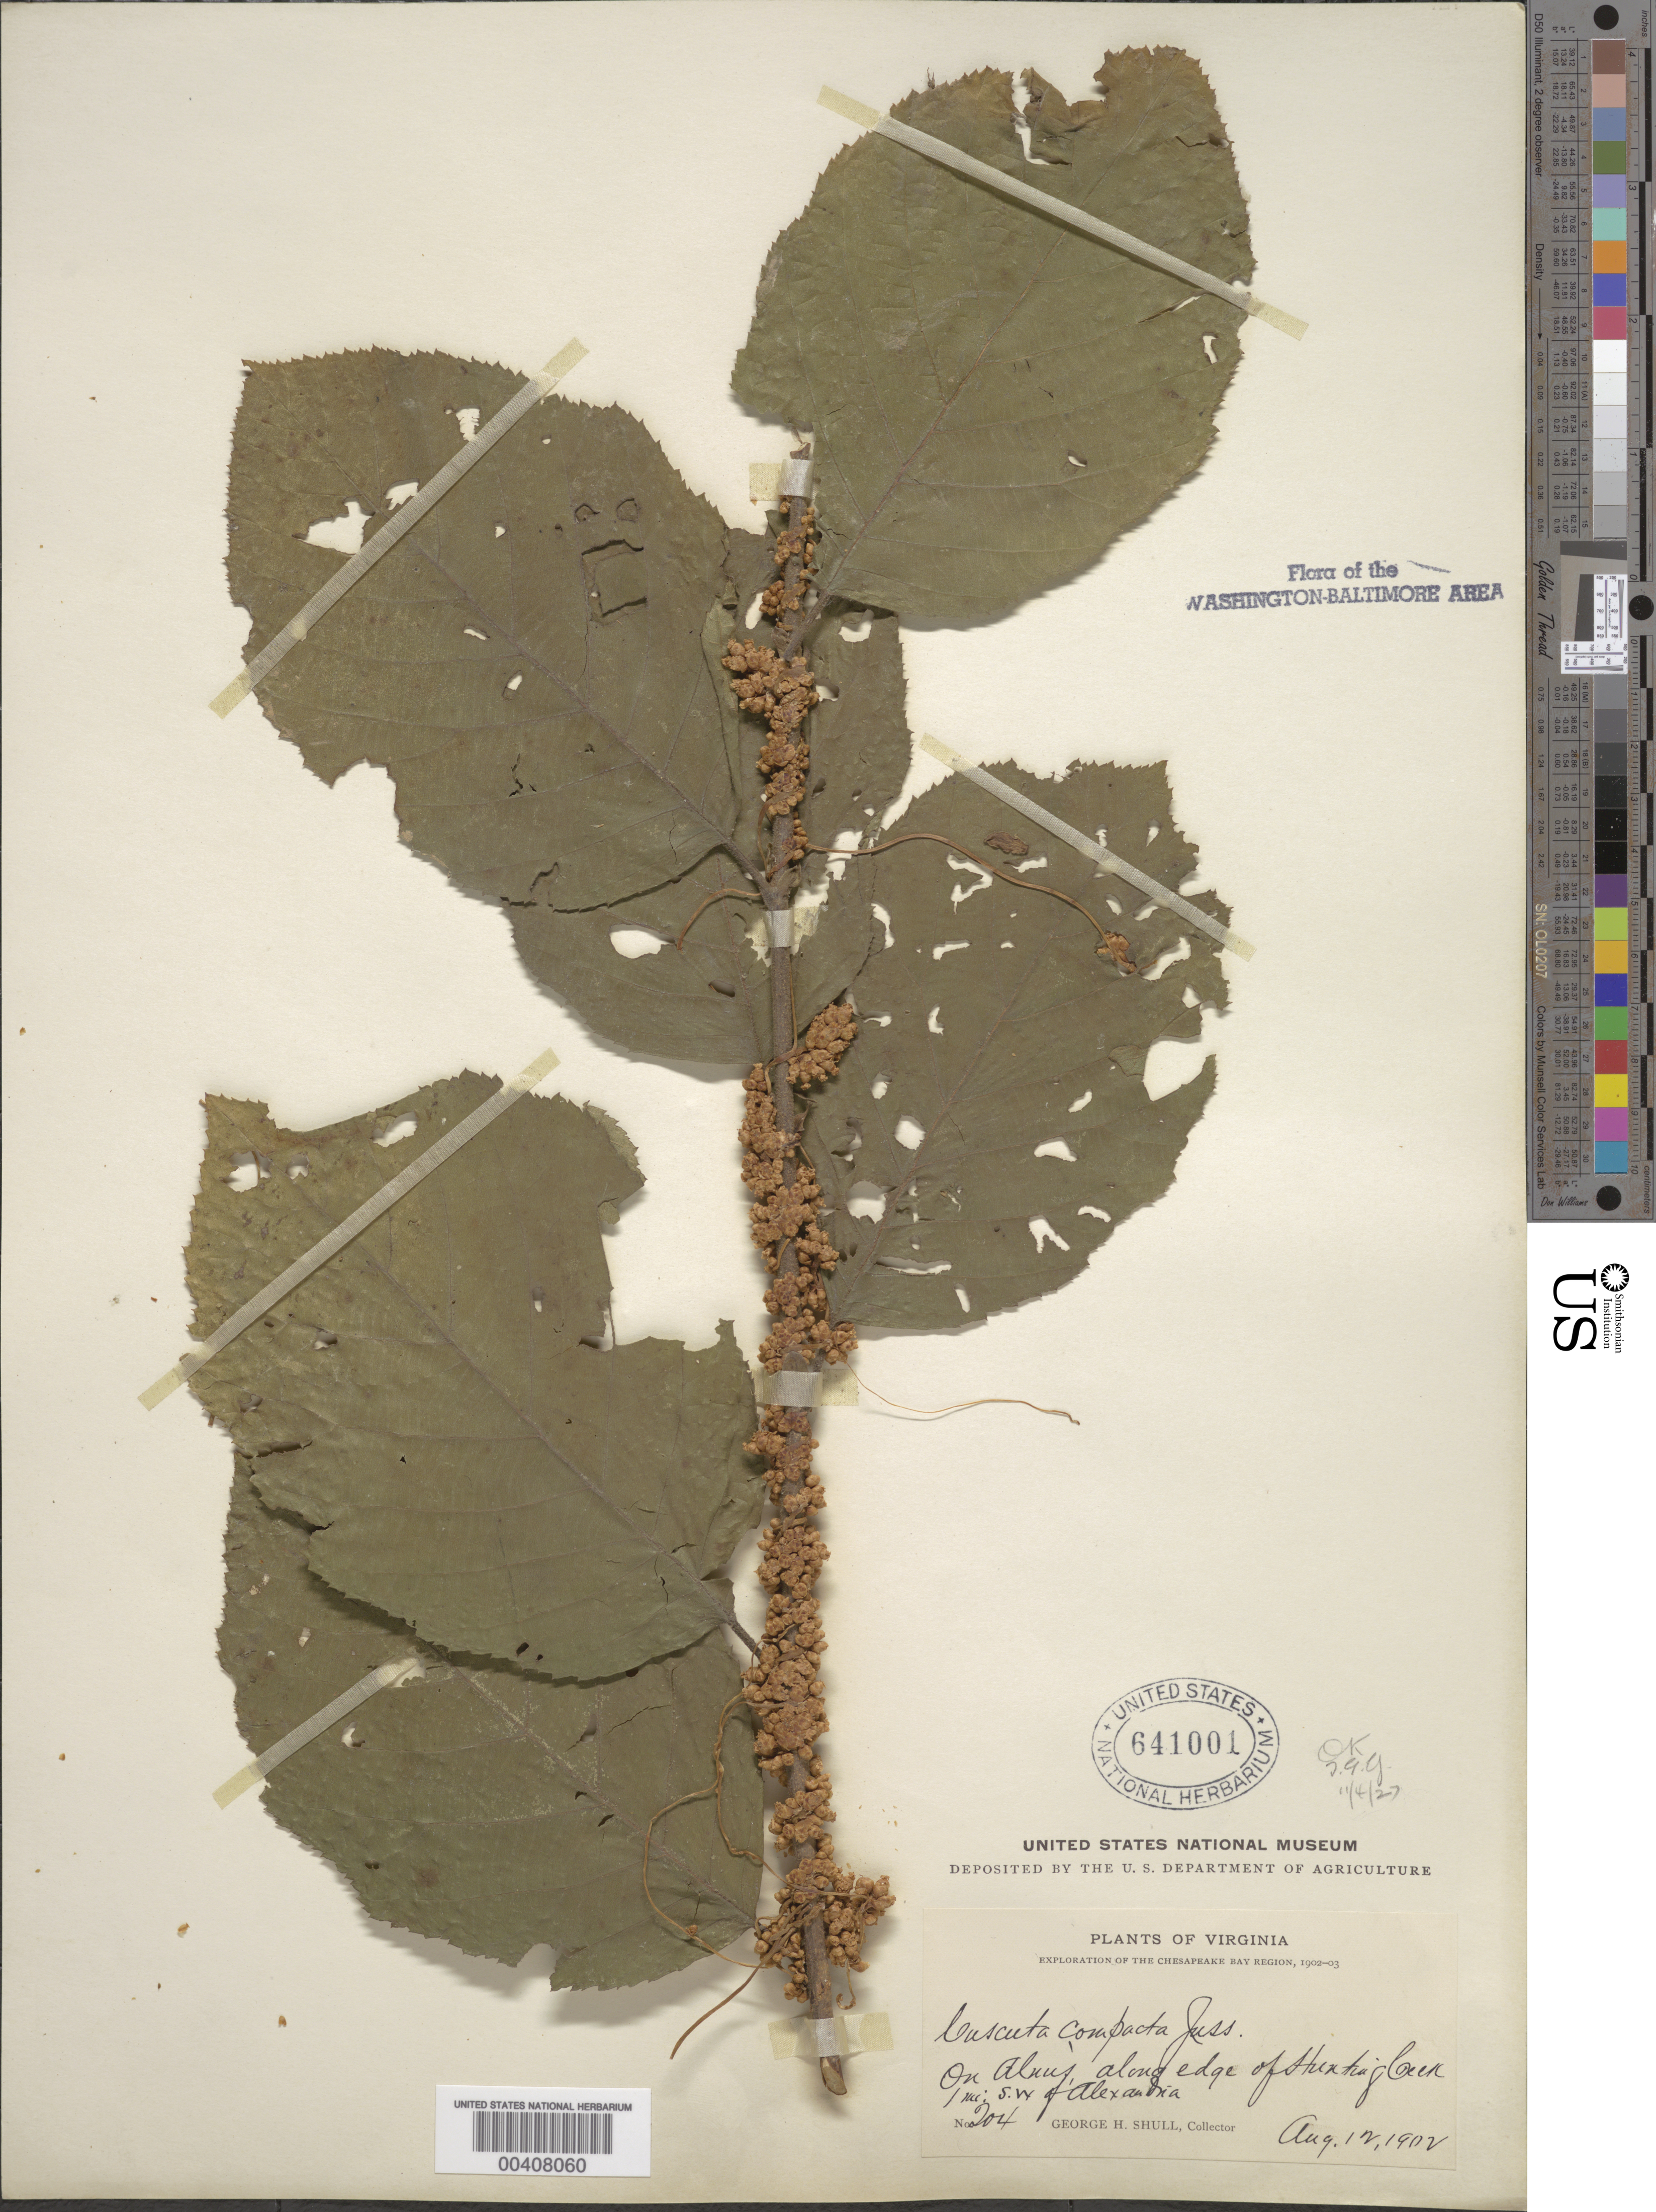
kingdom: Plantae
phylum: Tracheophyta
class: Magnoliopsida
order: Solanales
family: Convolvulaceae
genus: Cuscuta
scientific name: Cuscuta compacta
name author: Juss. ex Choisy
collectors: G. H. Shull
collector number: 204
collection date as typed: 12 Aug 1902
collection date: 1902-08-12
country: United States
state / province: Virginia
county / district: Fairfax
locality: Hunting Creek, 1 mi. SW of Alexandria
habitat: On alnus, edge of creek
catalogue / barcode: US 641001